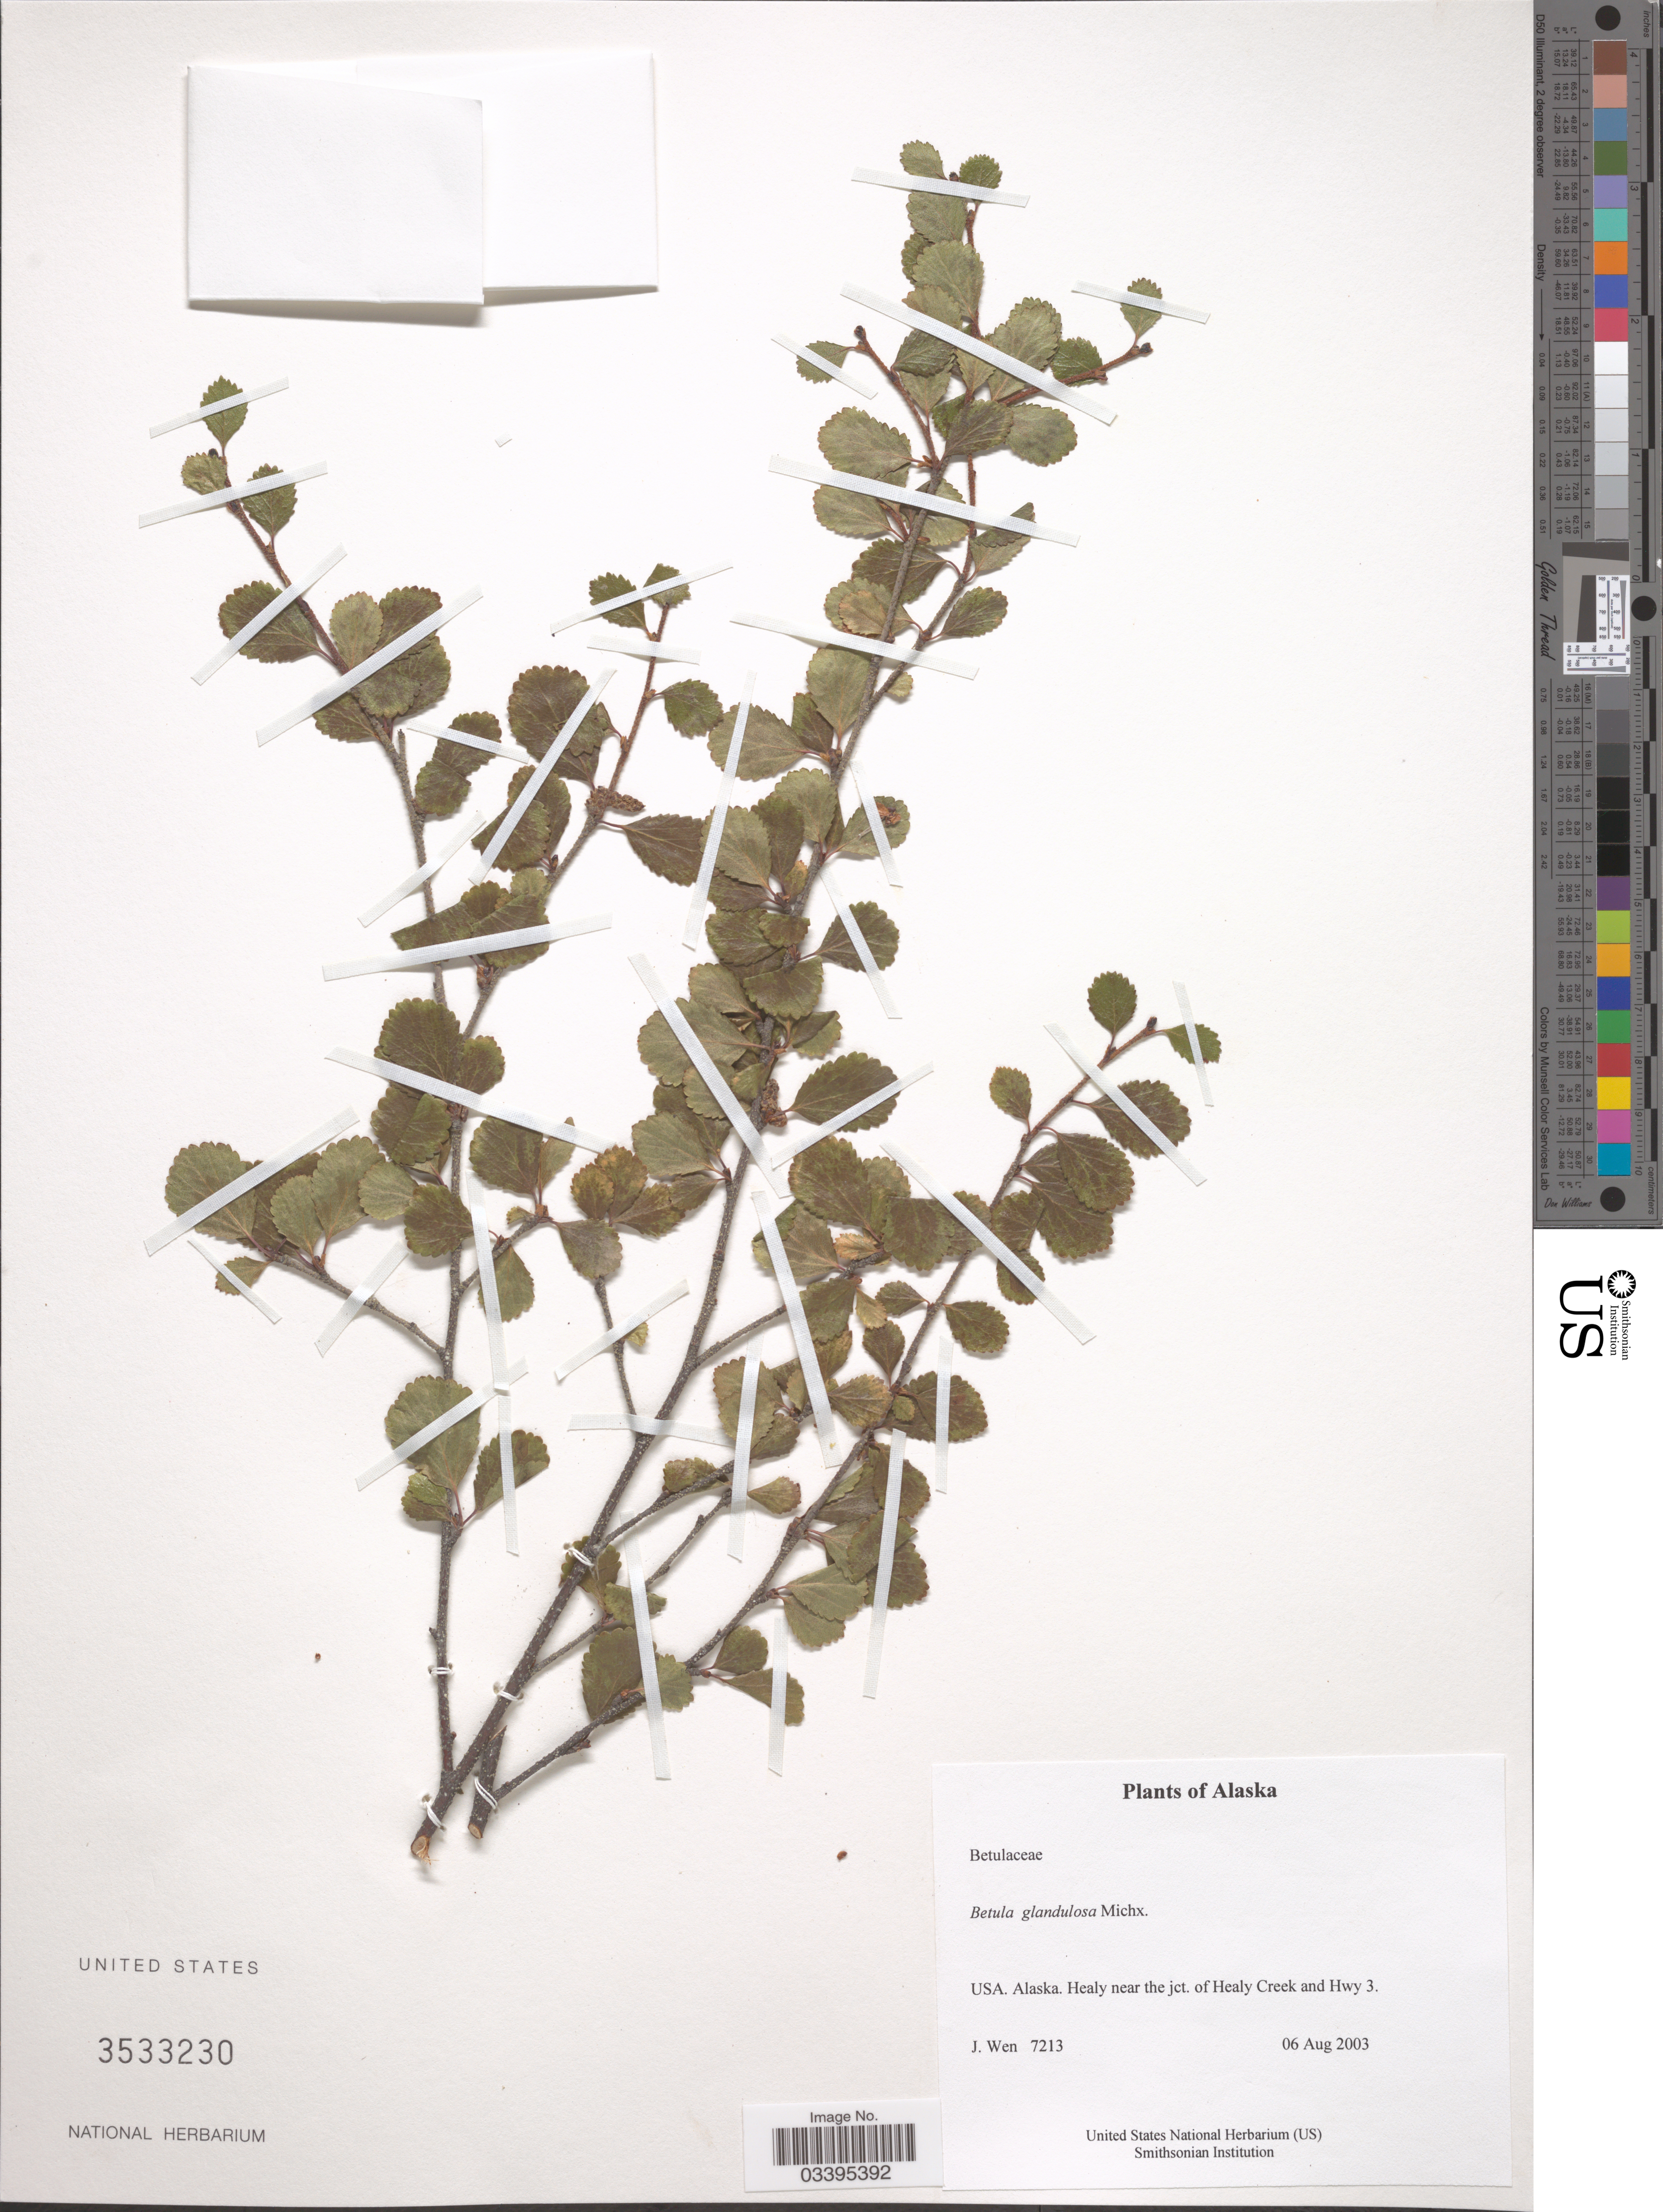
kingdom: Plantae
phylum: Tracheophyta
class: Magnoliopsida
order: Fagales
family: Betulaceae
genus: Betula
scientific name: Betula glandulosa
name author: Michx.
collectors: J. Wen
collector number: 7213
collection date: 2003-08-06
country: United States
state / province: Alaska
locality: Healy near the jct. of Healy Creek and Hwy 3.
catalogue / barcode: US 3533230